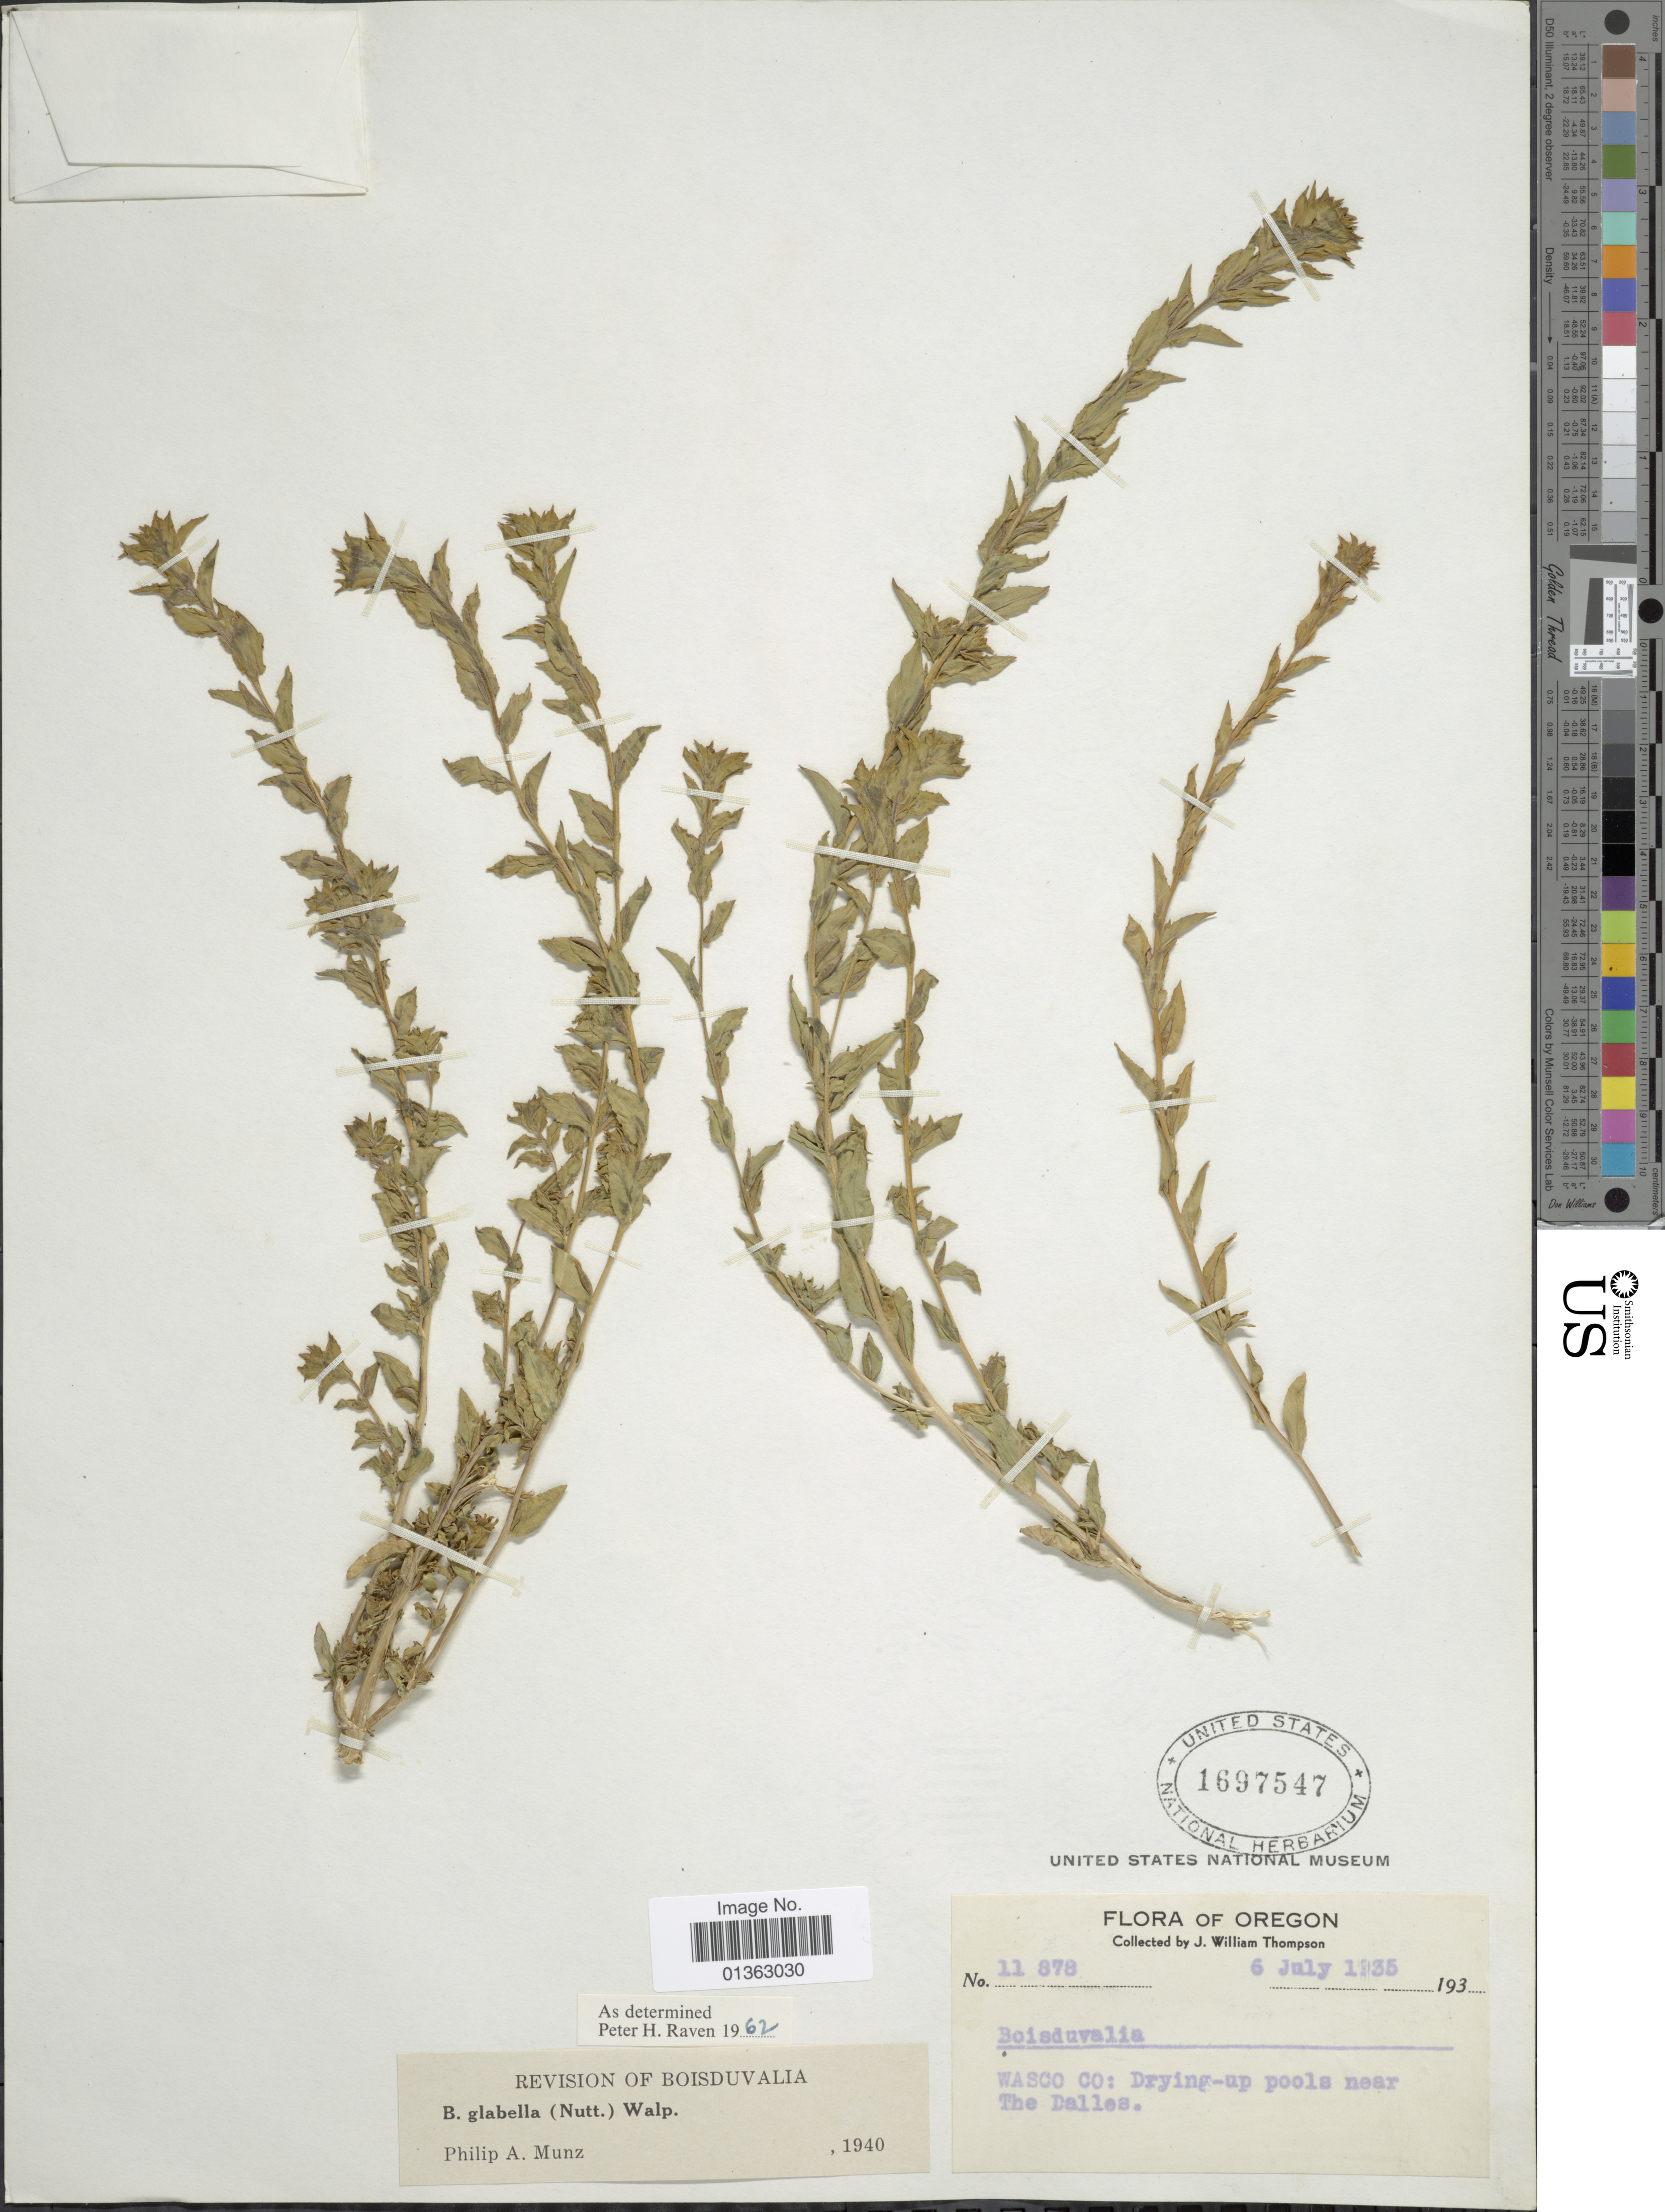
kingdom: Plantae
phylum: Tracheophyta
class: Magnoliopsida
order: Myrtales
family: Onagraceae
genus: Epilobium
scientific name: Epilobium campestre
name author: (Jeps.) Hoch & W.L. Wagner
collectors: J. W. Thompson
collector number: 11878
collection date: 1935-07-06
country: United States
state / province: Oregon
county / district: Wasco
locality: Wasco Co: Drying-up pools near The Dalles.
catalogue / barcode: US 1697547